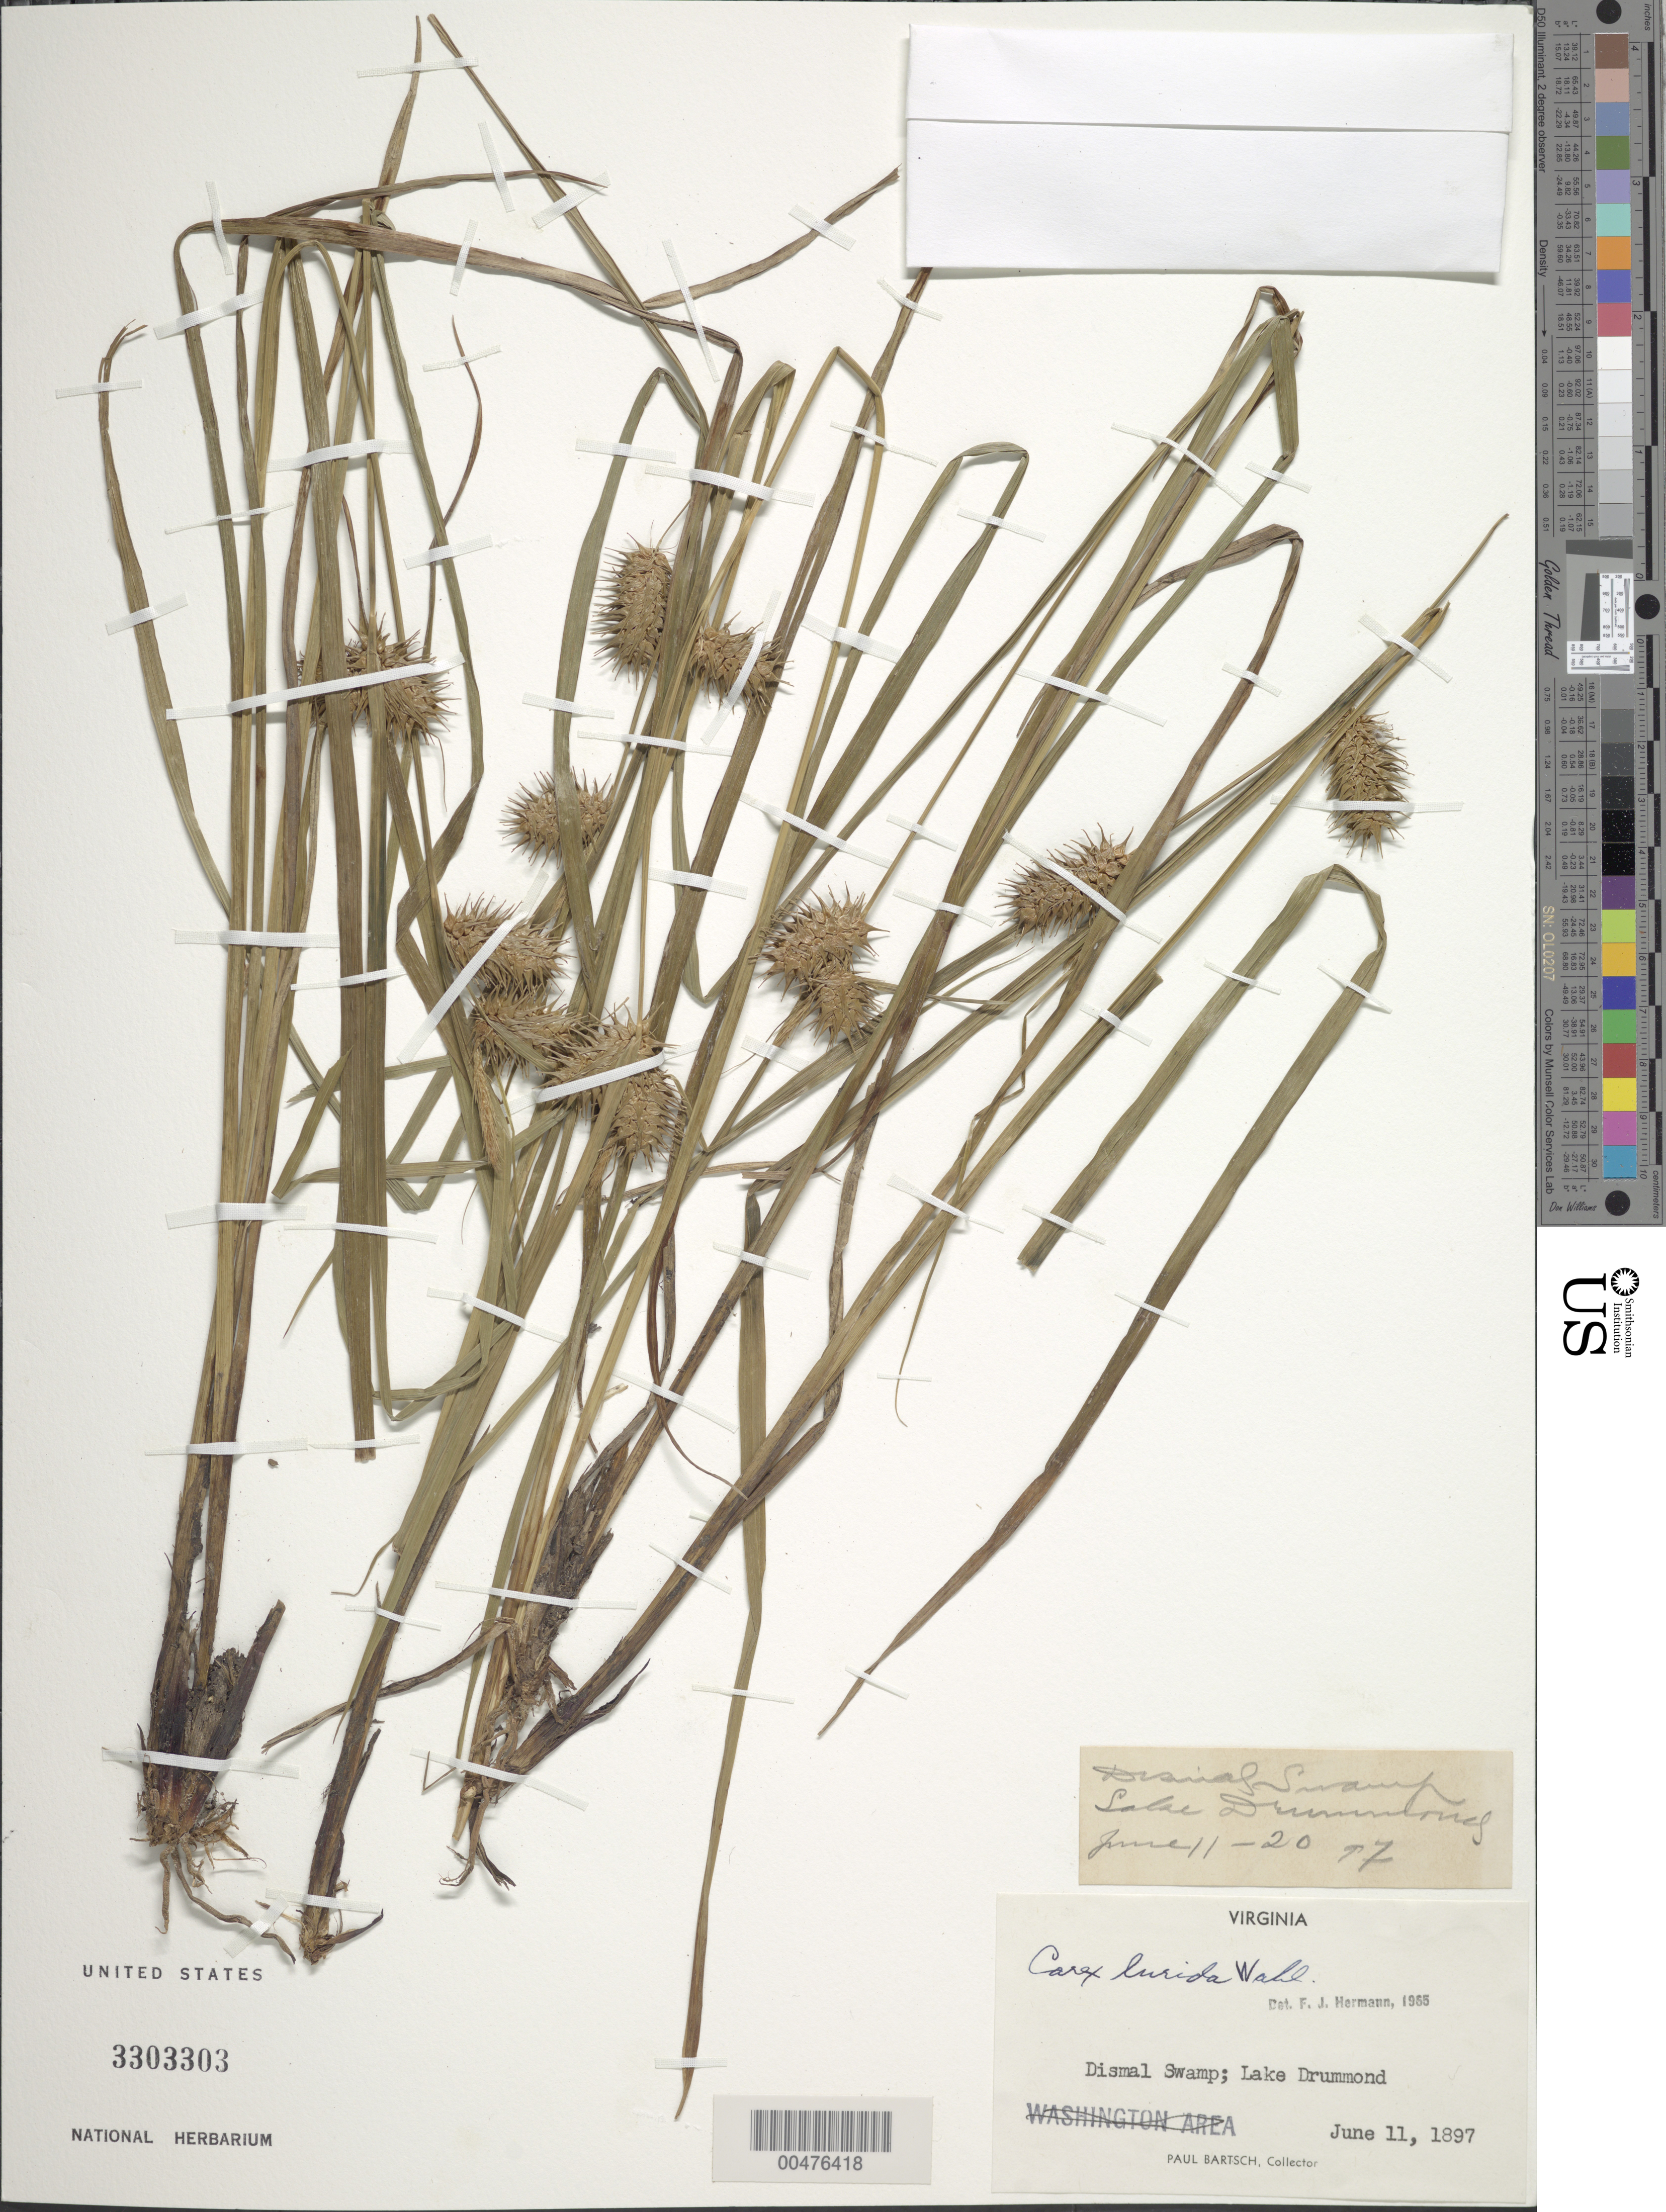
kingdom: Plantae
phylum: Tracheophyta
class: Liliopsida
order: Poales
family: Cyperaceae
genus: Carex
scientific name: Carex lurida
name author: Wahlenb.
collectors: P. Bartsch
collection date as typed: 11 Jun 1897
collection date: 1897-06-11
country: United States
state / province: Virginia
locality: Dismal swamp, lake drummond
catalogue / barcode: US 3303303